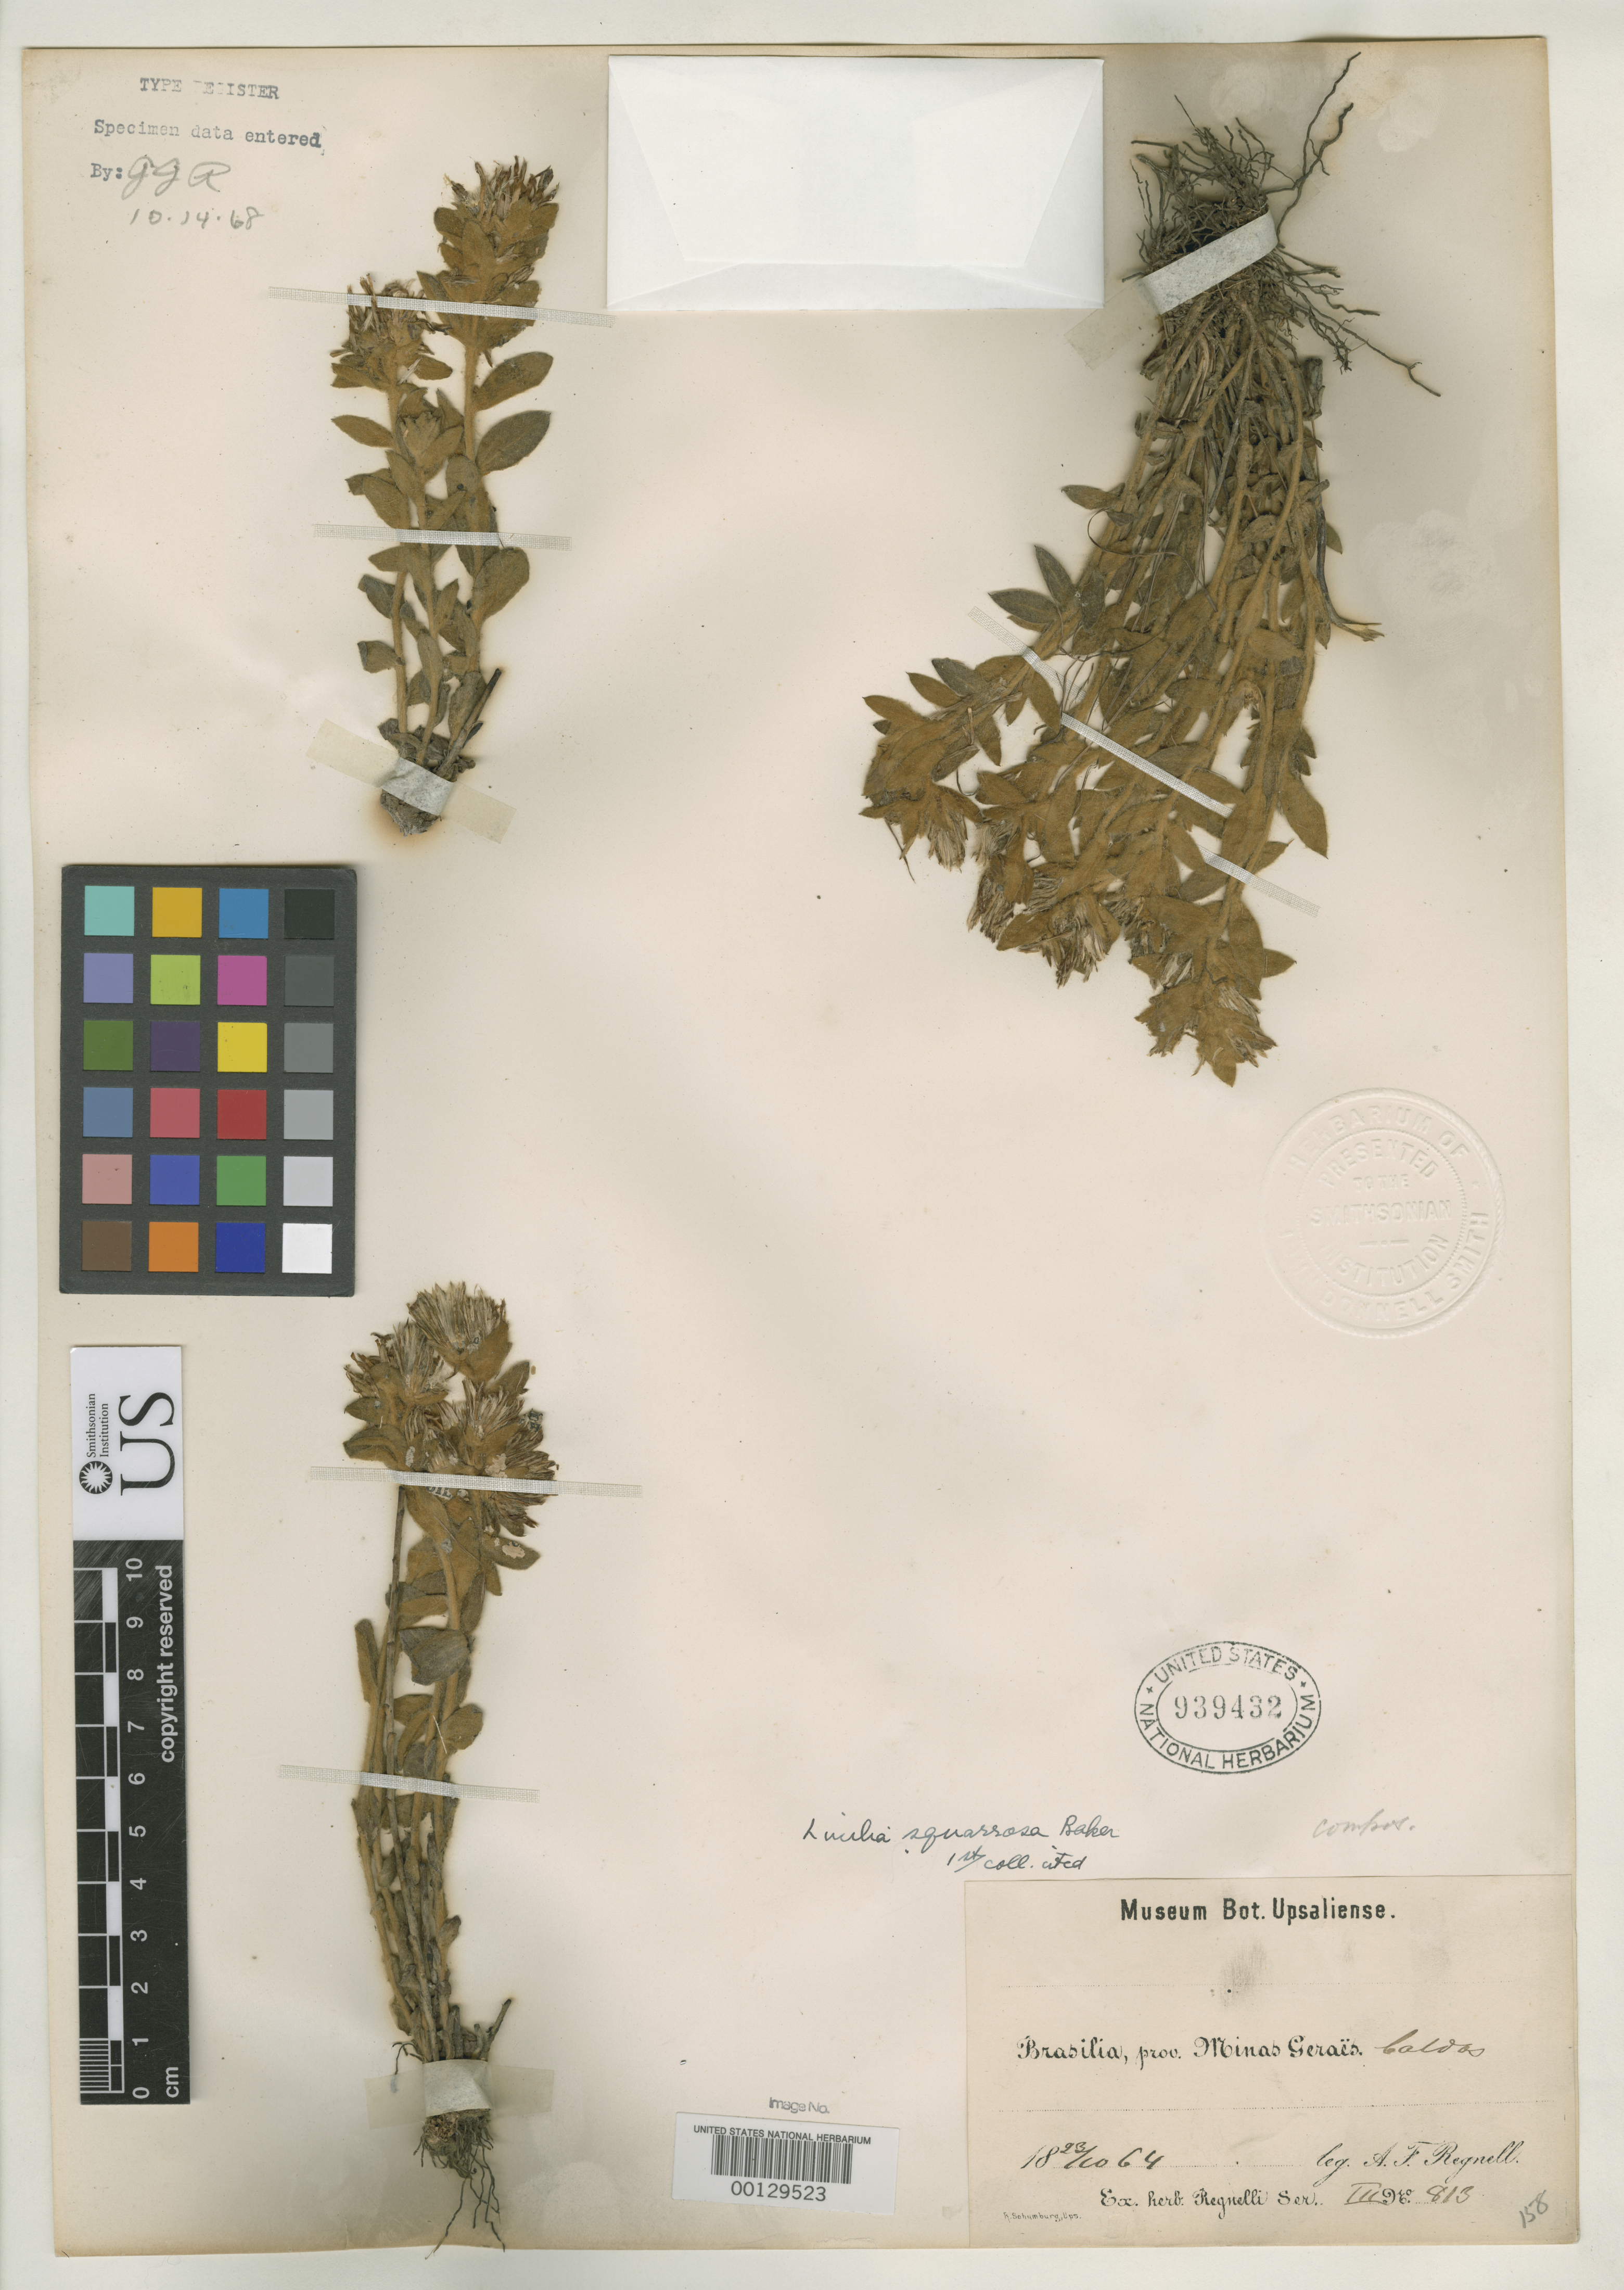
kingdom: Plantae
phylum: Tracheophyta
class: Magnoliopsida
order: Asterales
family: Asteraceae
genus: Lucilia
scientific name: Lucilia squarrosa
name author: Baker in Mart.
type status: Isosyntype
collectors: A. F. Regnell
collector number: III 813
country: Brazil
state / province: Minas Gerais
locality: Caldas.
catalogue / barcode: US 939432